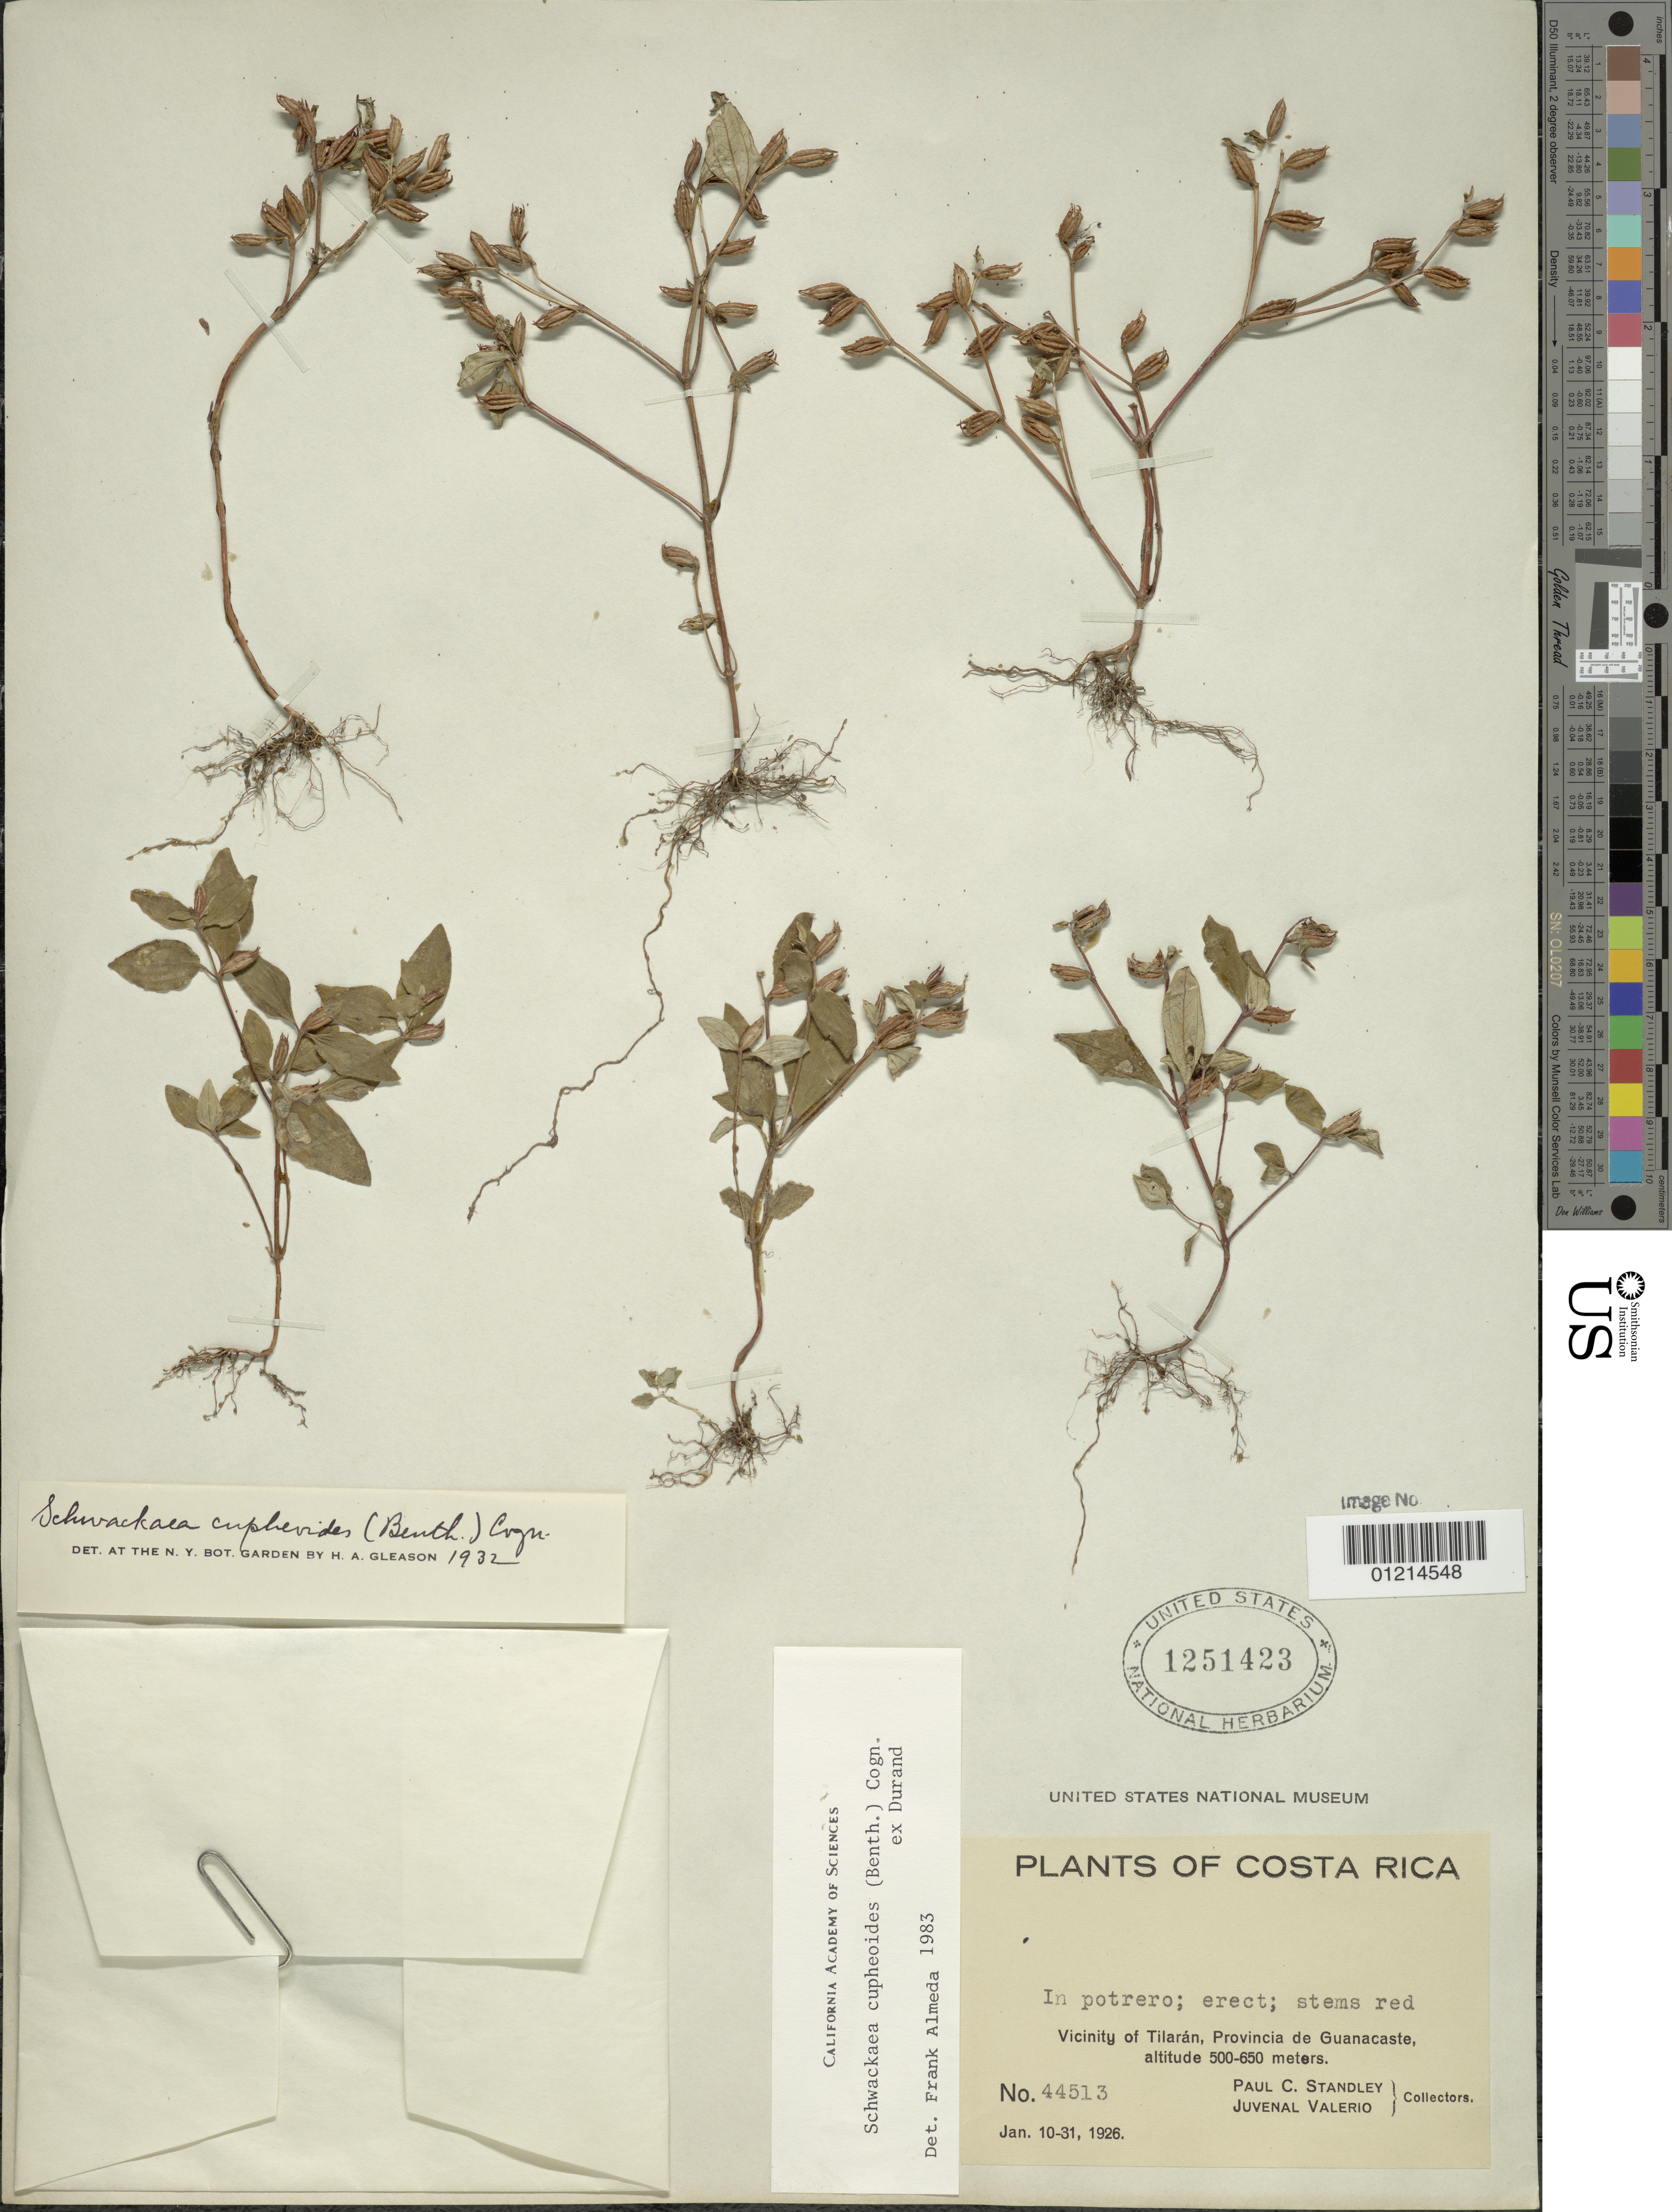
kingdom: Plantae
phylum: Tracheophyta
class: Magnoliopsida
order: Myrtales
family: Melastomataceae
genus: Schwackaea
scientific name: Schwackaea cupheoides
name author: (Benth.) Cogn.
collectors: P. C. Standley & J. Valerio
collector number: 44513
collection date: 1926-01-10/1926-01-31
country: Costa Rica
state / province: Guanacaste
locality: Vicinity of Tilaran.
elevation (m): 500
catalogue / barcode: US 1251423